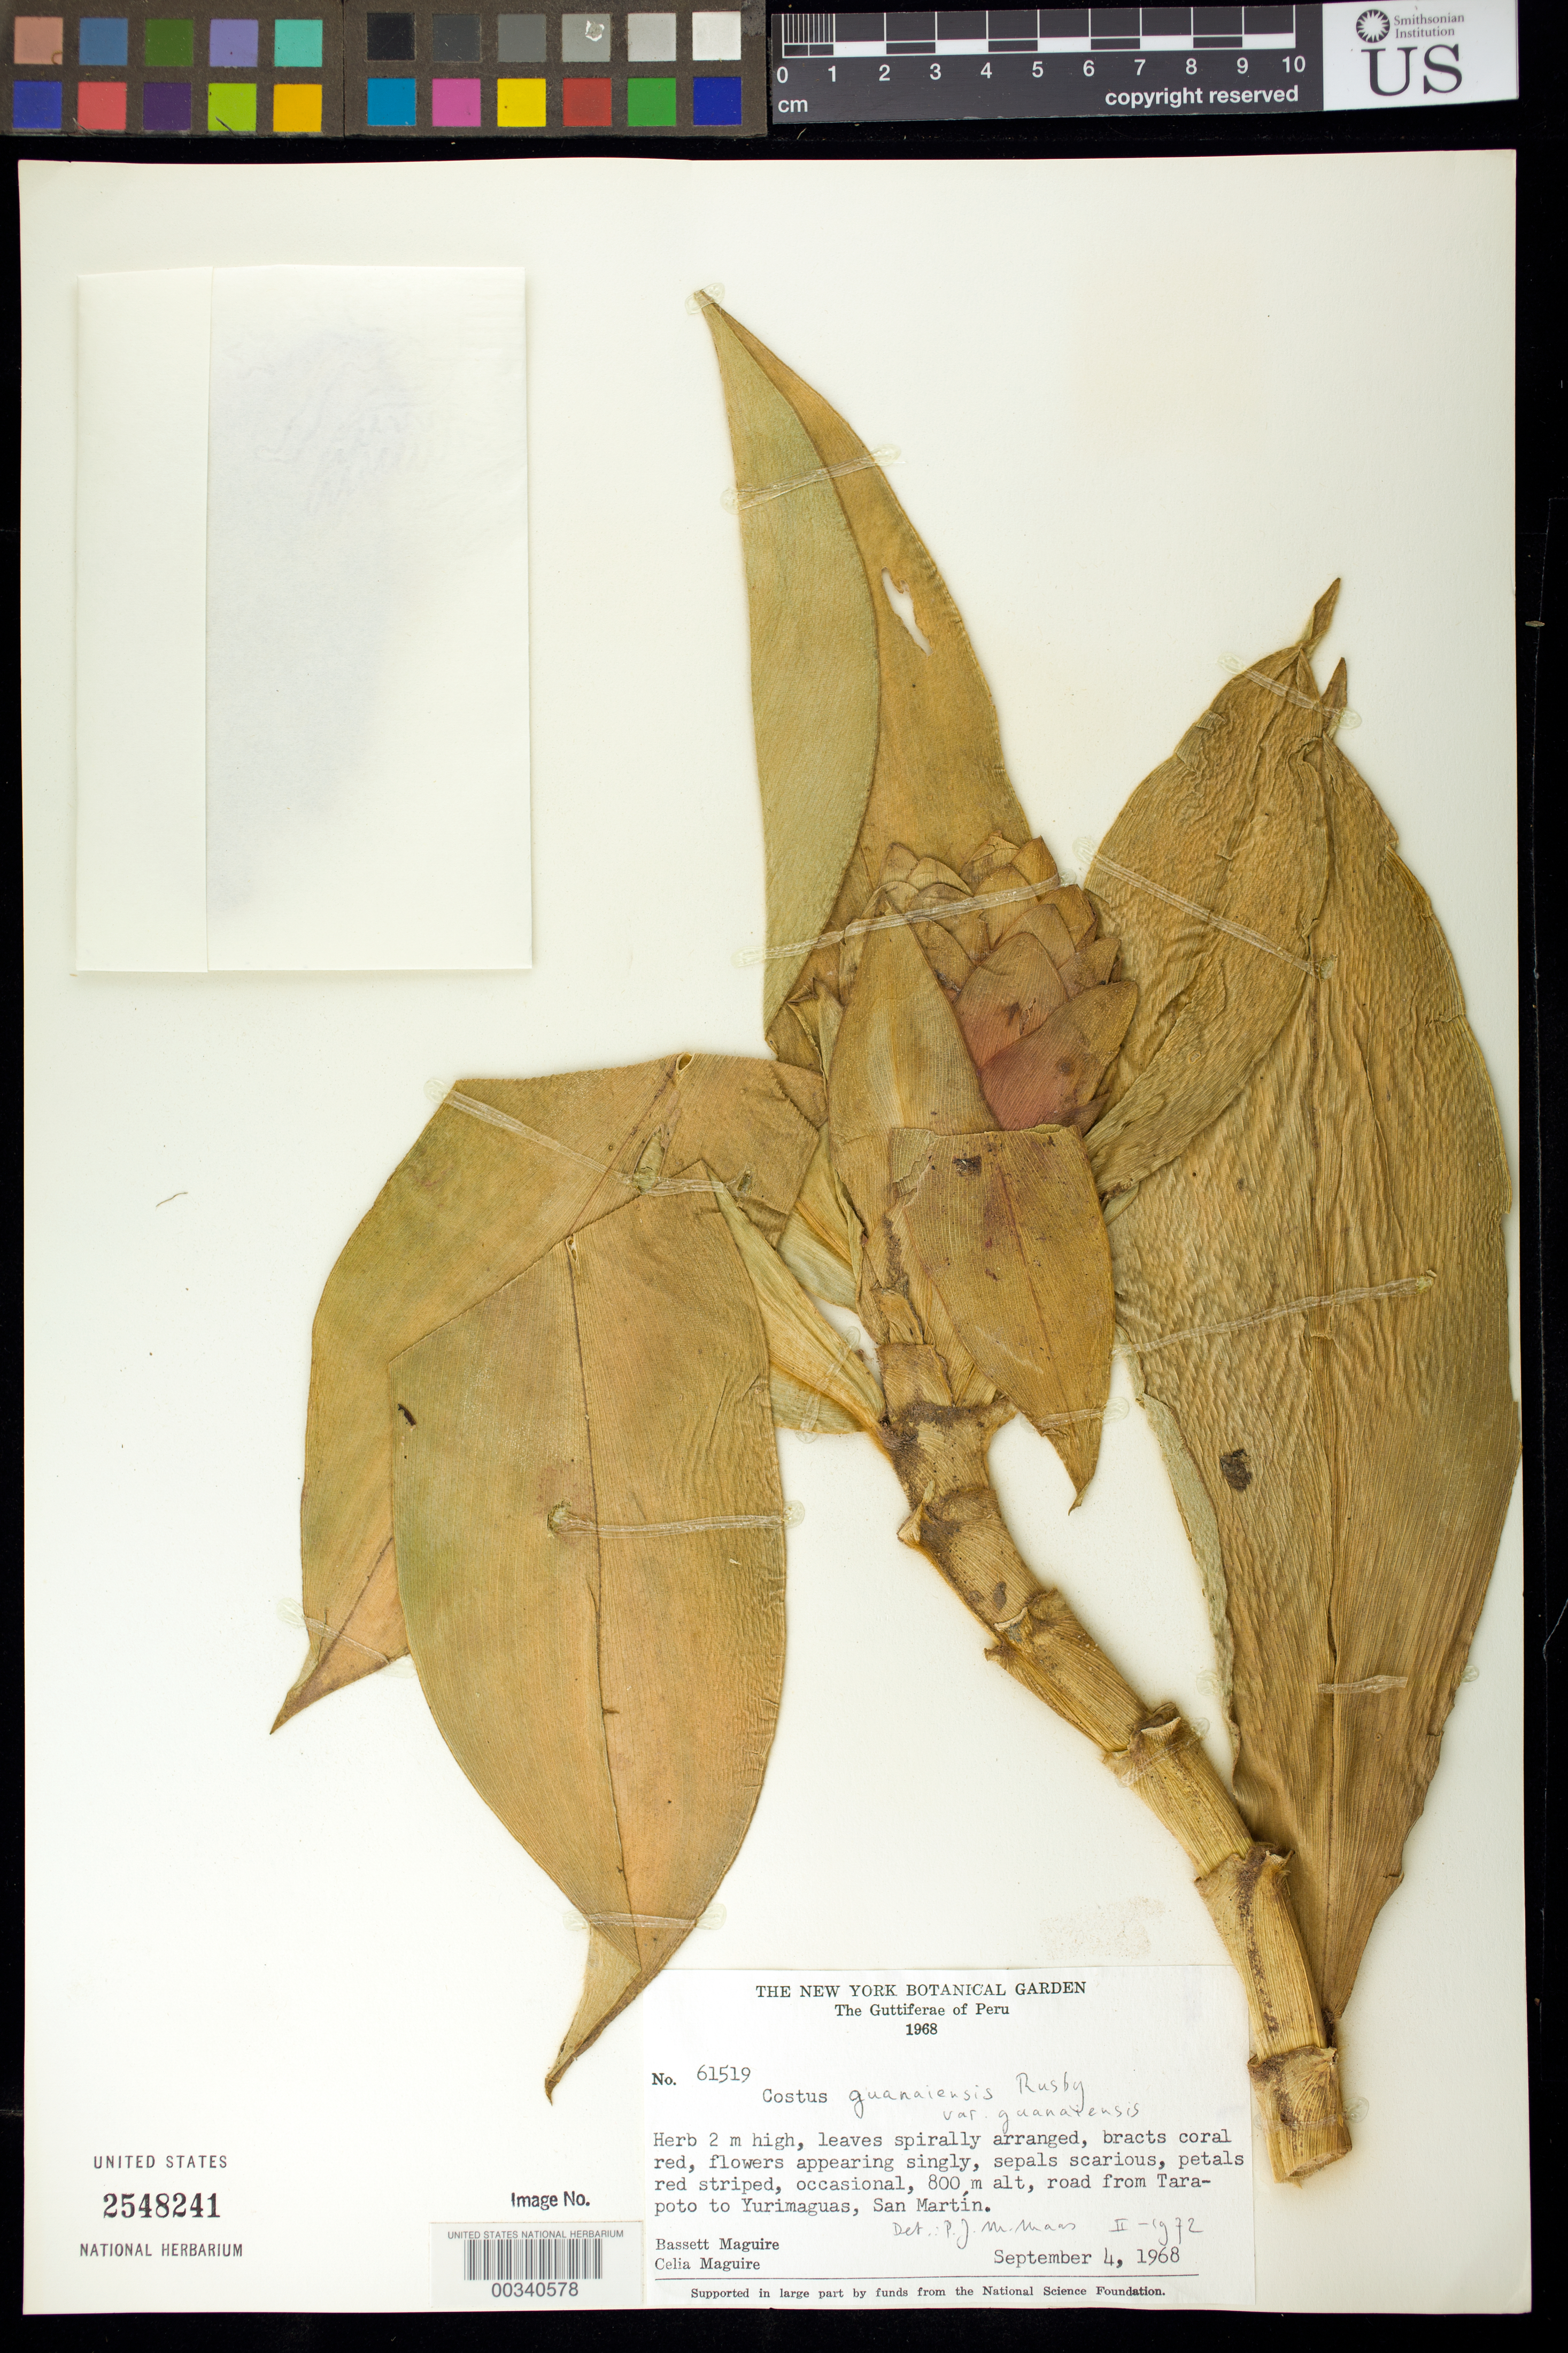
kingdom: Plantae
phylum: Tracheophyta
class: Liliopsida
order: Zingiberales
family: Costaceae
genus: Costus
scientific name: Costus guanaiensis var. guanaiensis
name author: Rusby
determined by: Maas, Paul J. M.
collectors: B. Maguire & C. K. Maguire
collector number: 61519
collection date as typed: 04 Sep 1968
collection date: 1968-09-04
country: Peru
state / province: San Martín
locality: Road from tarapoto to yurimaguas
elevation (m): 800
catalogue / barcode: US 2548241